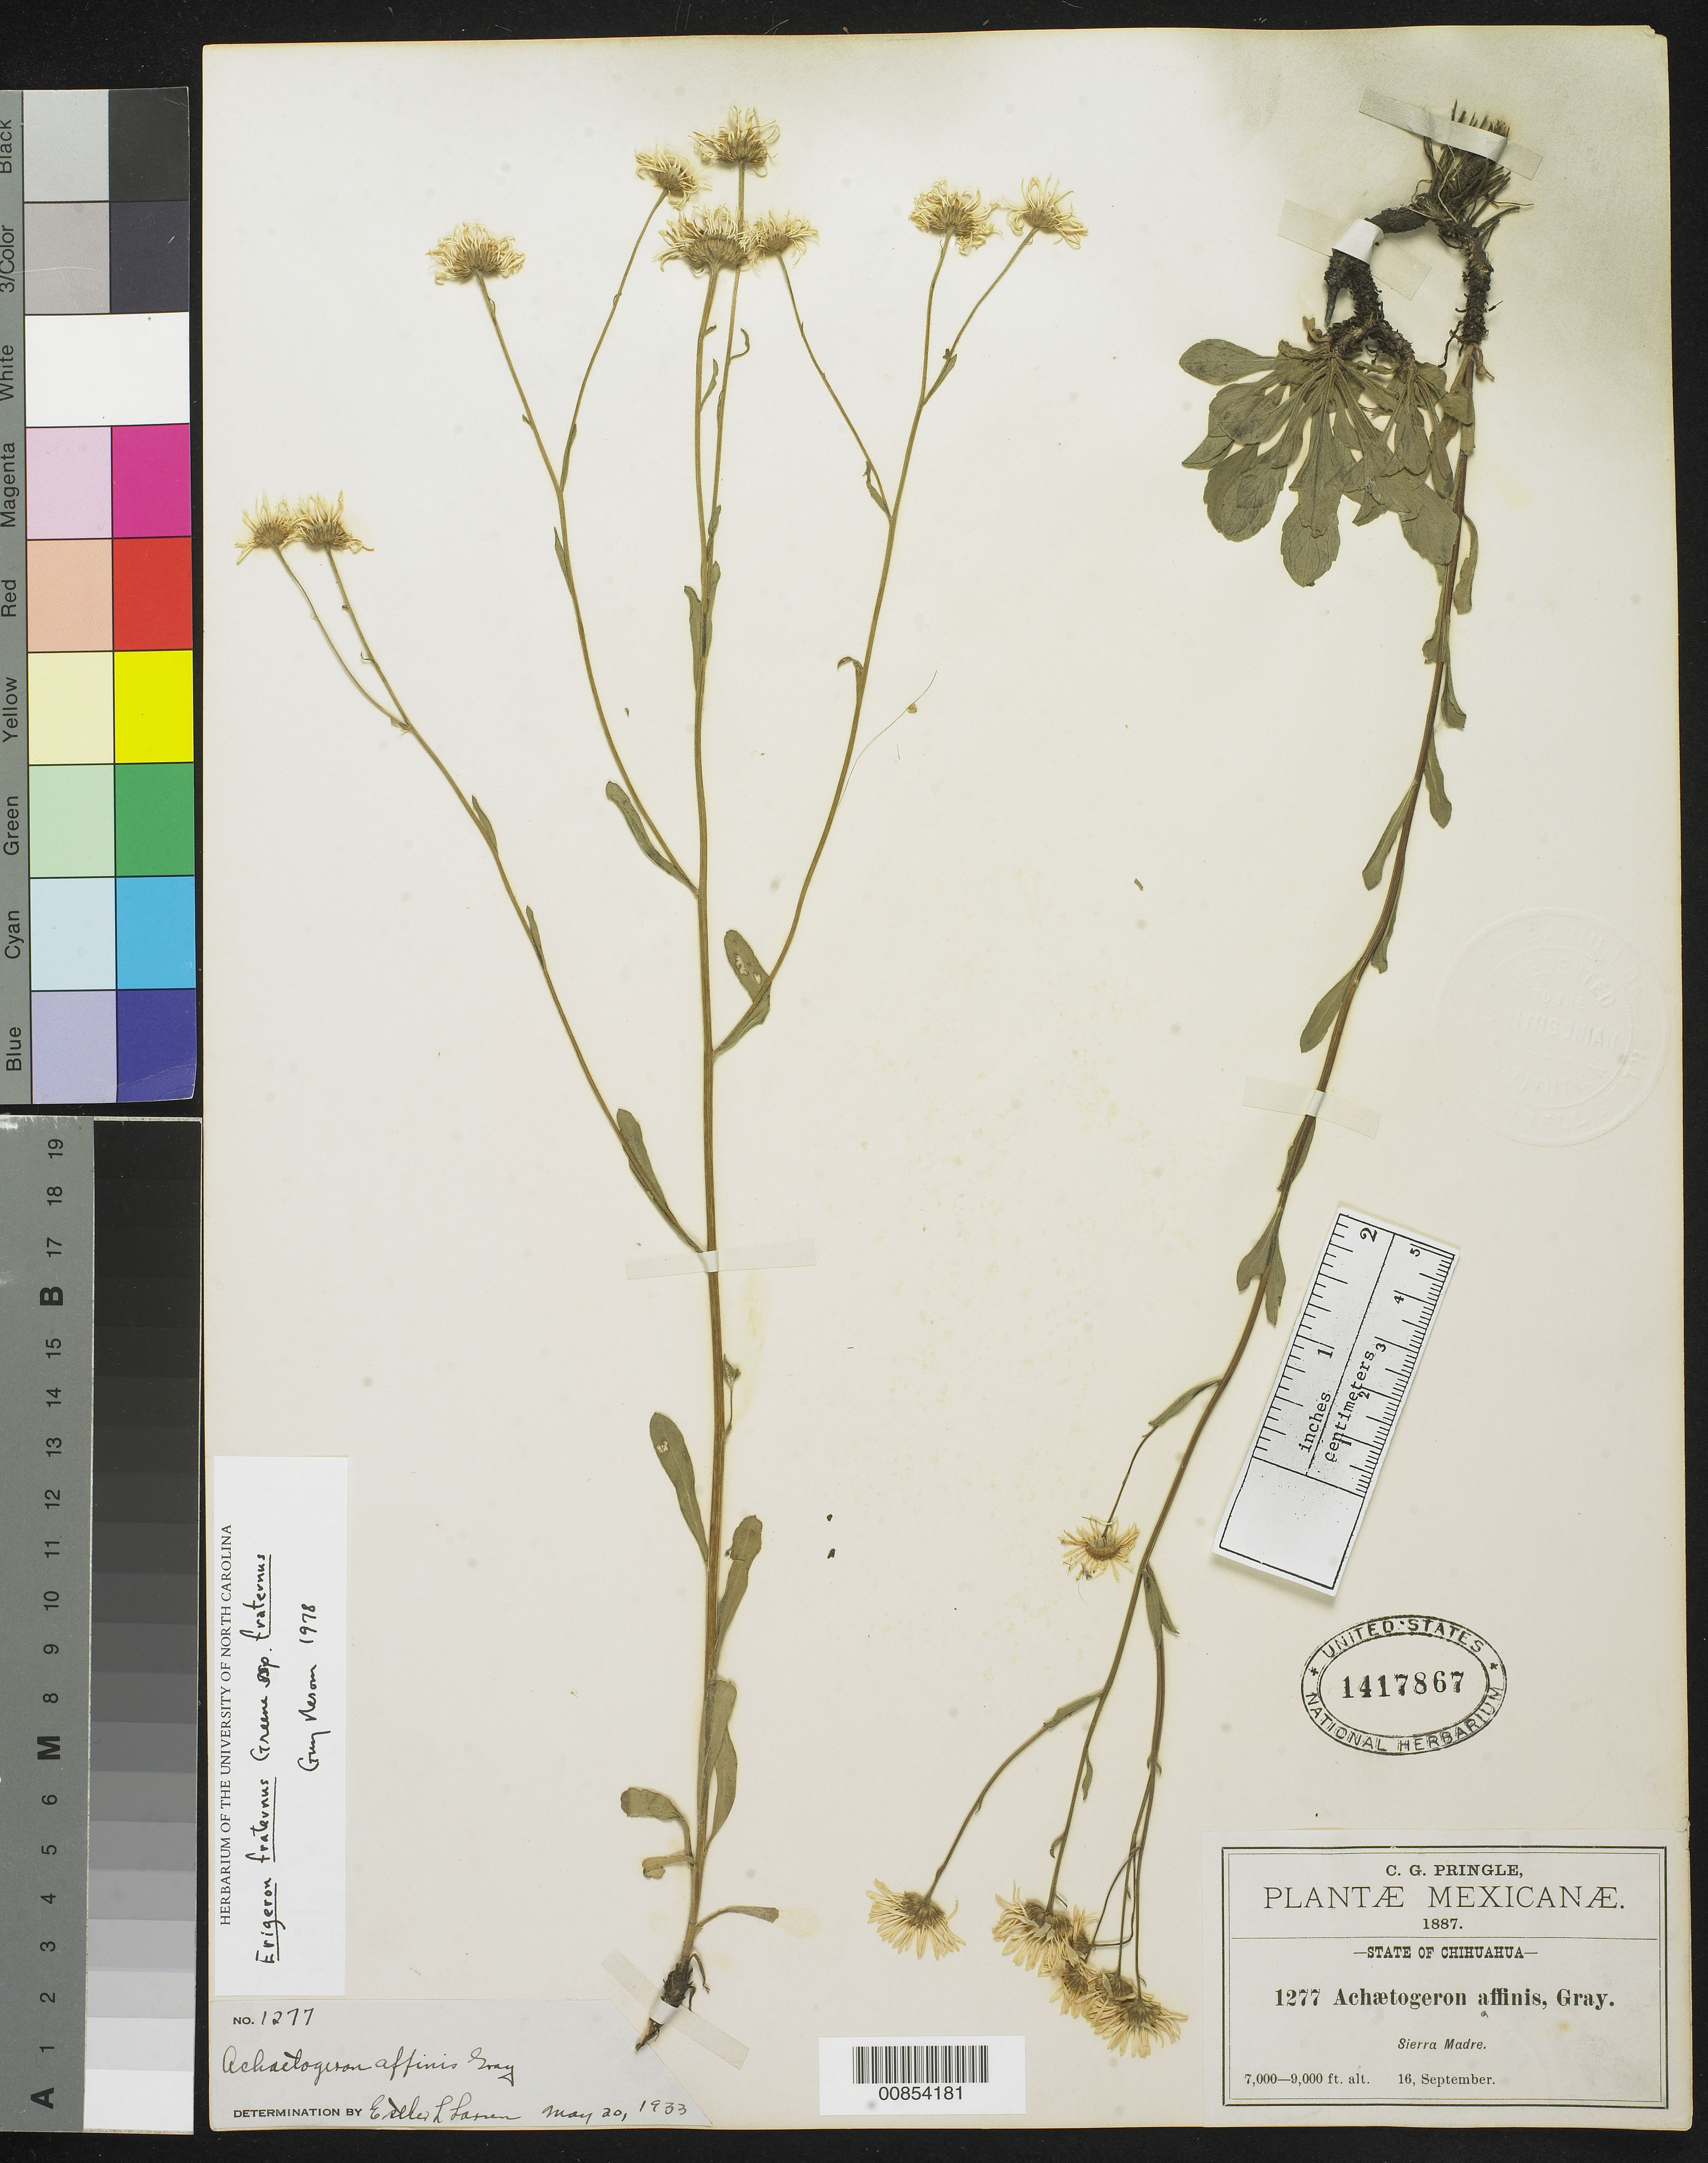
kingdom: Plantae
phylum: Tracheophyta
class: Magnoliopsida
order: Asterales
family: Asteraceae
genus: Erigeron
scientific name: Erigeron fraternus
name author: Greene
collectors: C. G. Pringle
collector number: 1277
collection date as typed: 16 Sep 1887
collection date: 1887-09-16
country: Mexico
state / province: Chihuahua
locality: Sierra Madre, Chihuahua.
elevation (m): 2134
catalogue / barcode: US 1417867